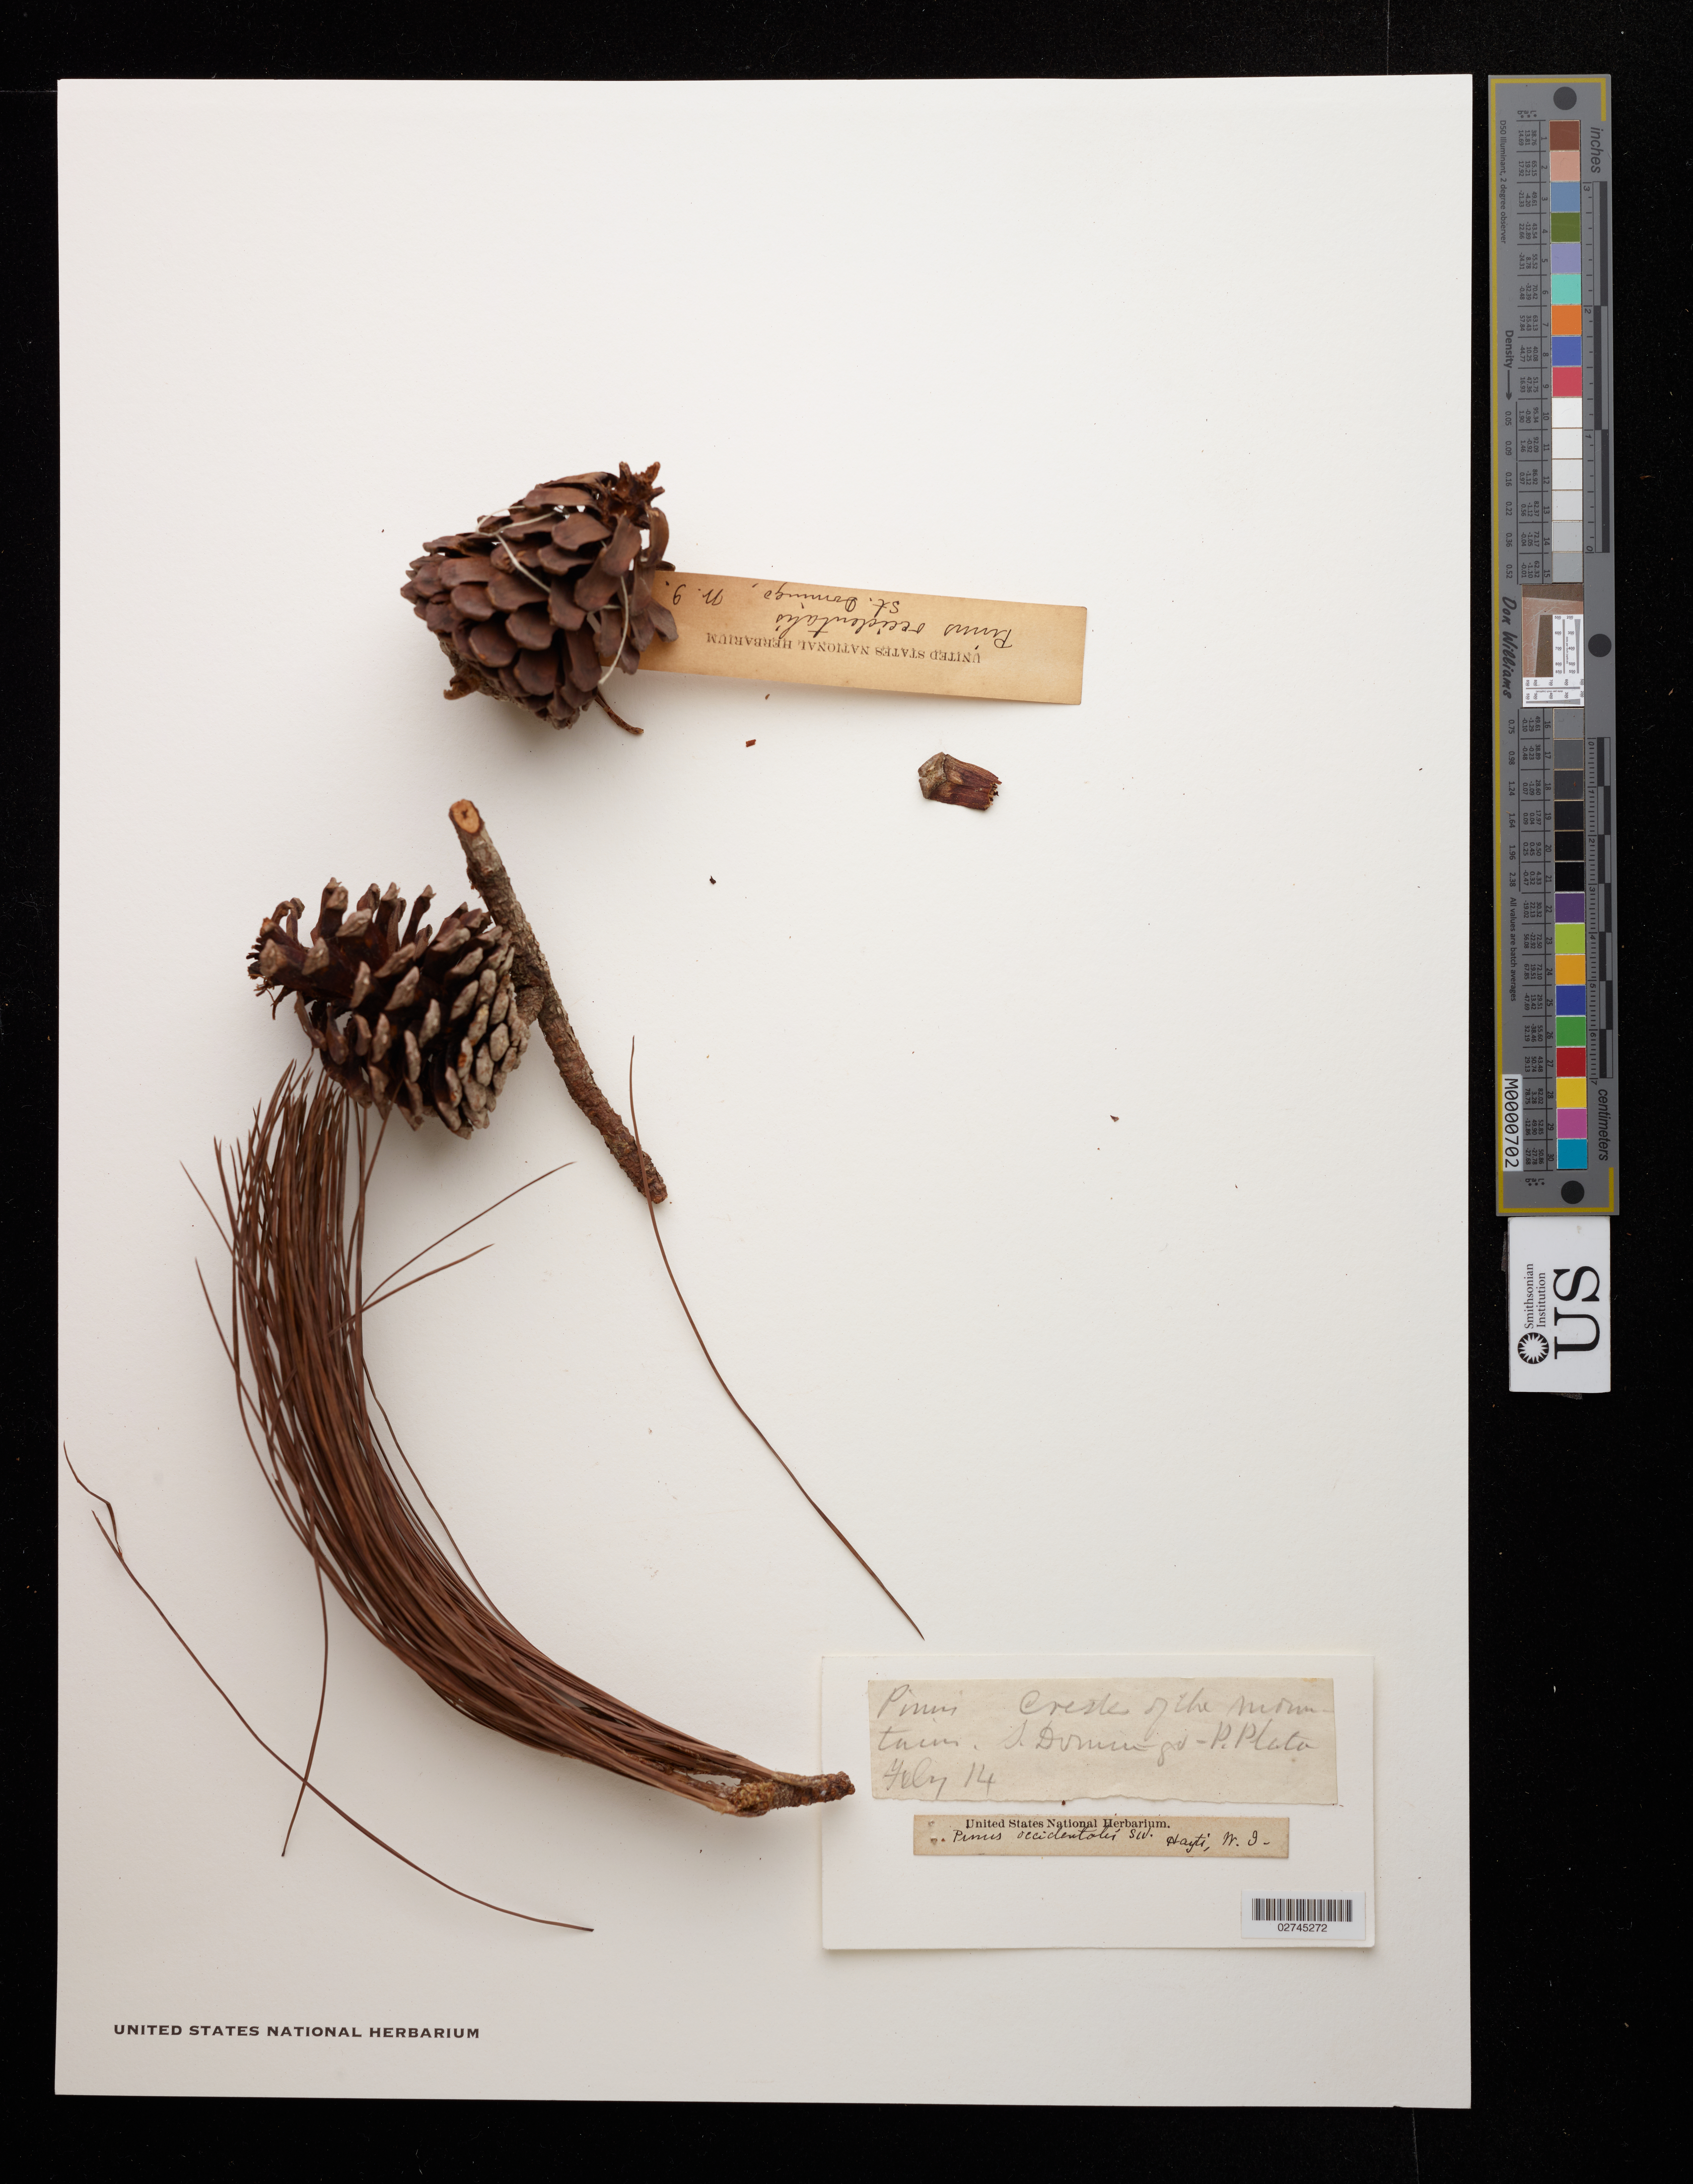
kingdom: Plantae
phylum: Tracheophyta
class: Pinopsida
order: Pinales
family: Pinaceae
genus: Pinus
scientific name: Pinus sp.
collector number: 9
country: Dominican Republic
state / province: Distrito Nacional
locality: Santo Domingo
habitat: crest of the mountain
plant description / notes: The locality and collector information is unclear due to handwriting.